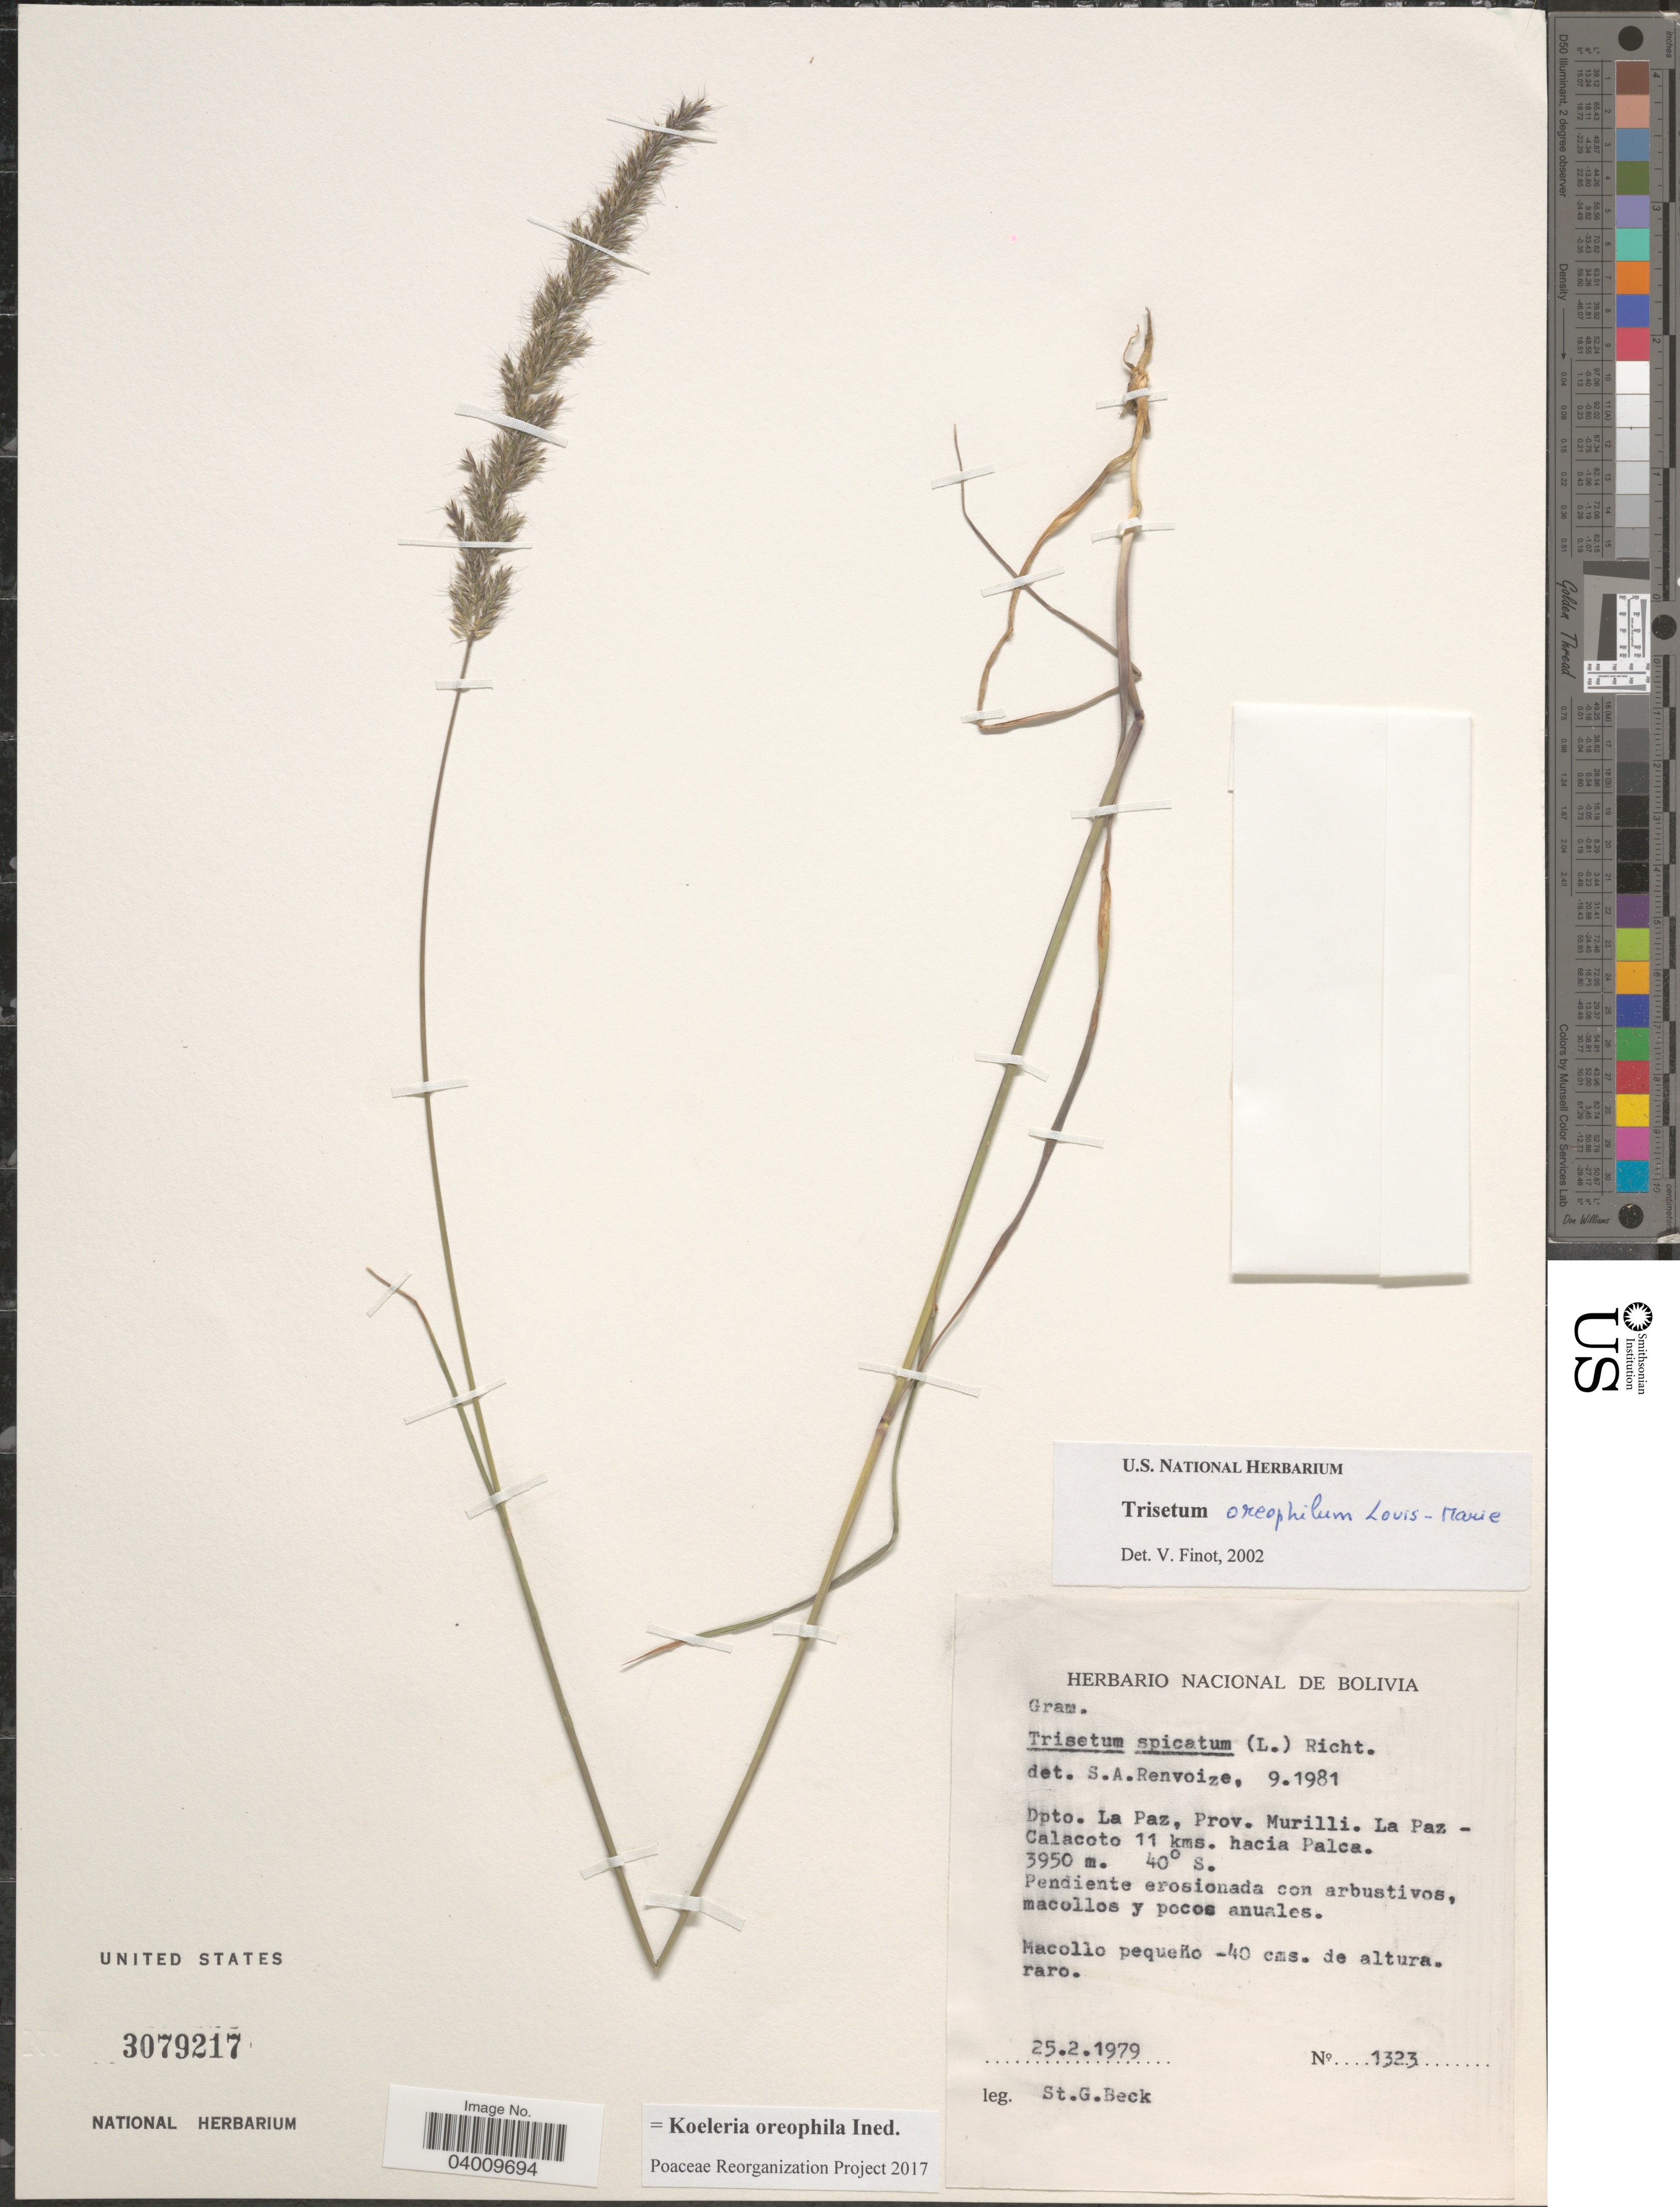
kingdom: Plantae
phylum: Tracheophyta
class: Liliopsida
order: Poales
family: Poaceae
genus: Koeleria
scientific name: Koeleria oreophila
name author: (Louis-Marie) Barberá et al.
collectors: S. G. Beck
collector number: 1323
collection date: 1979-02-25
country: Bolivia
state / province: La Paz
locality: Dpto. La Paz, Prov. Murillo. La Paz - Calacoto 11 kms. hacia Palca.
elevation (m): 3950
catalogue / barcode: US 3079217